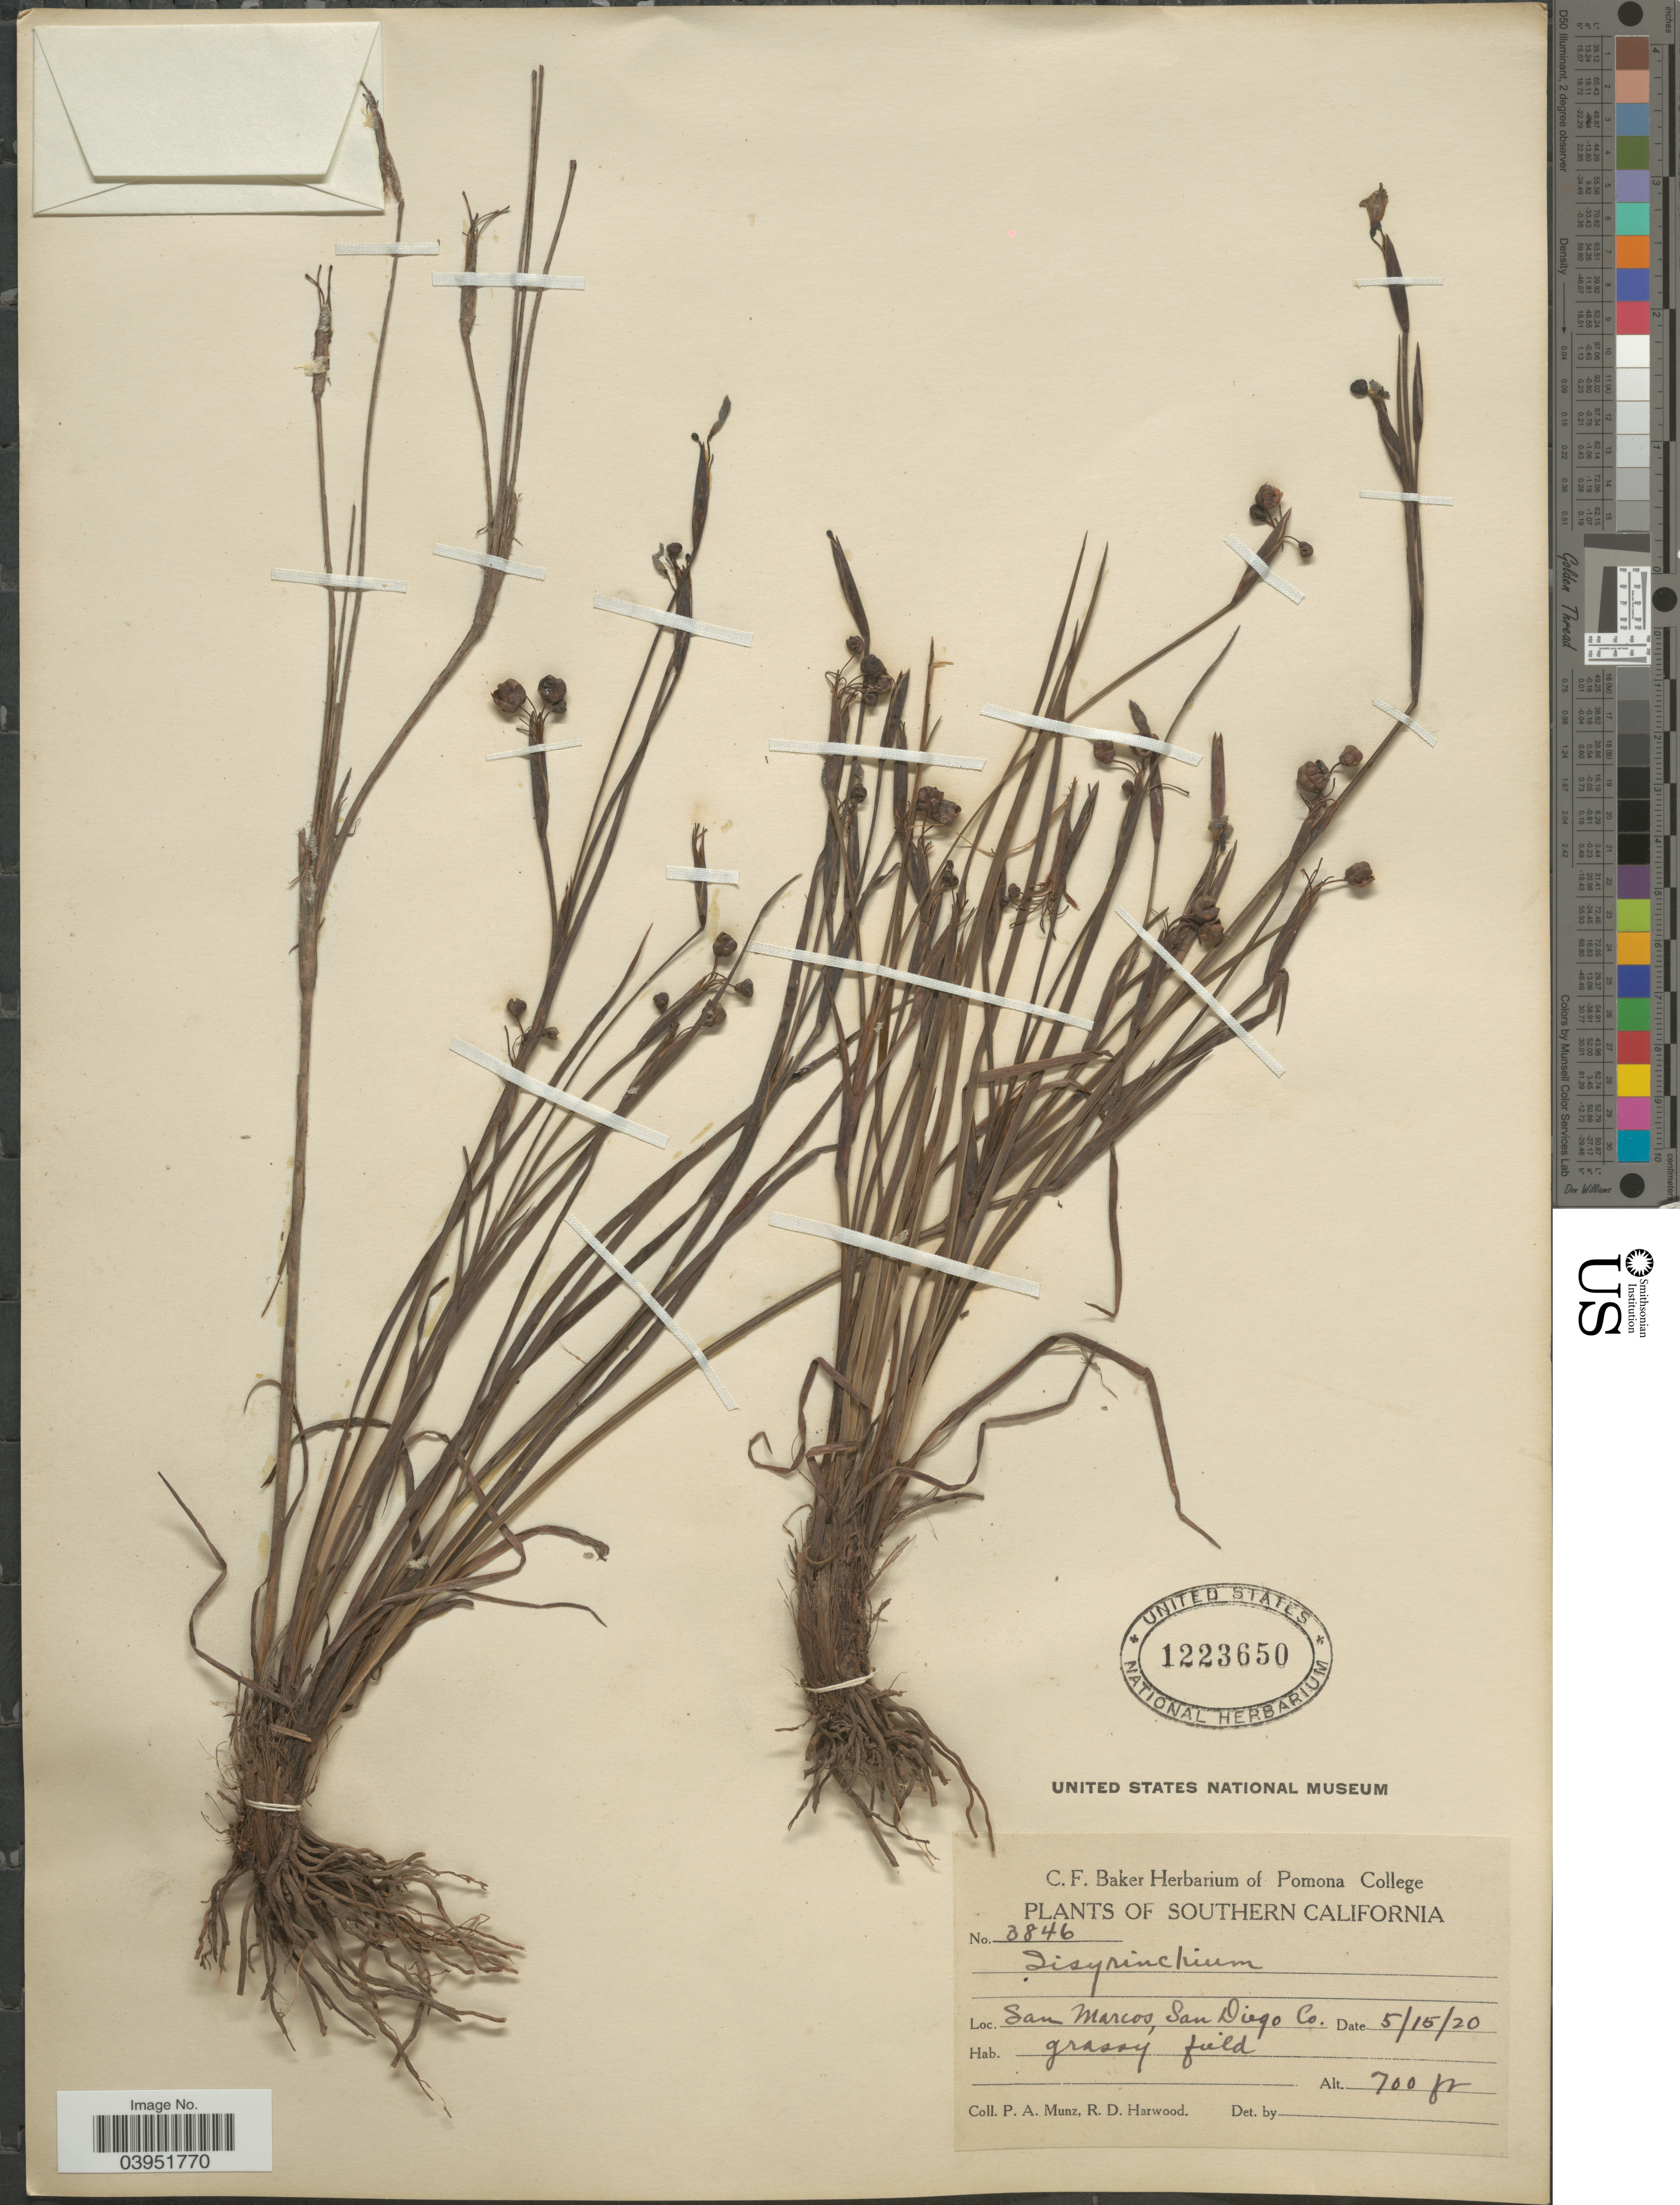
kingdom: Plantae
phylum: Tracheophyta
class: Liliopsida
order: Asparagales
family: Iridaceae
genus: Sisyrinchium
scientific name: Sisyrinchium sp.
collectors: P. A. Munz & R. Harwood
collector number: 3846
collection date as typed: Transcribed d/m/y: 15/5/20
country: United States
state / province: California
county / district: San Diego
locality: Southern California. San Marcos, San Diego Co.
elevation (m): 213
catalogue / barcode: US 1223650